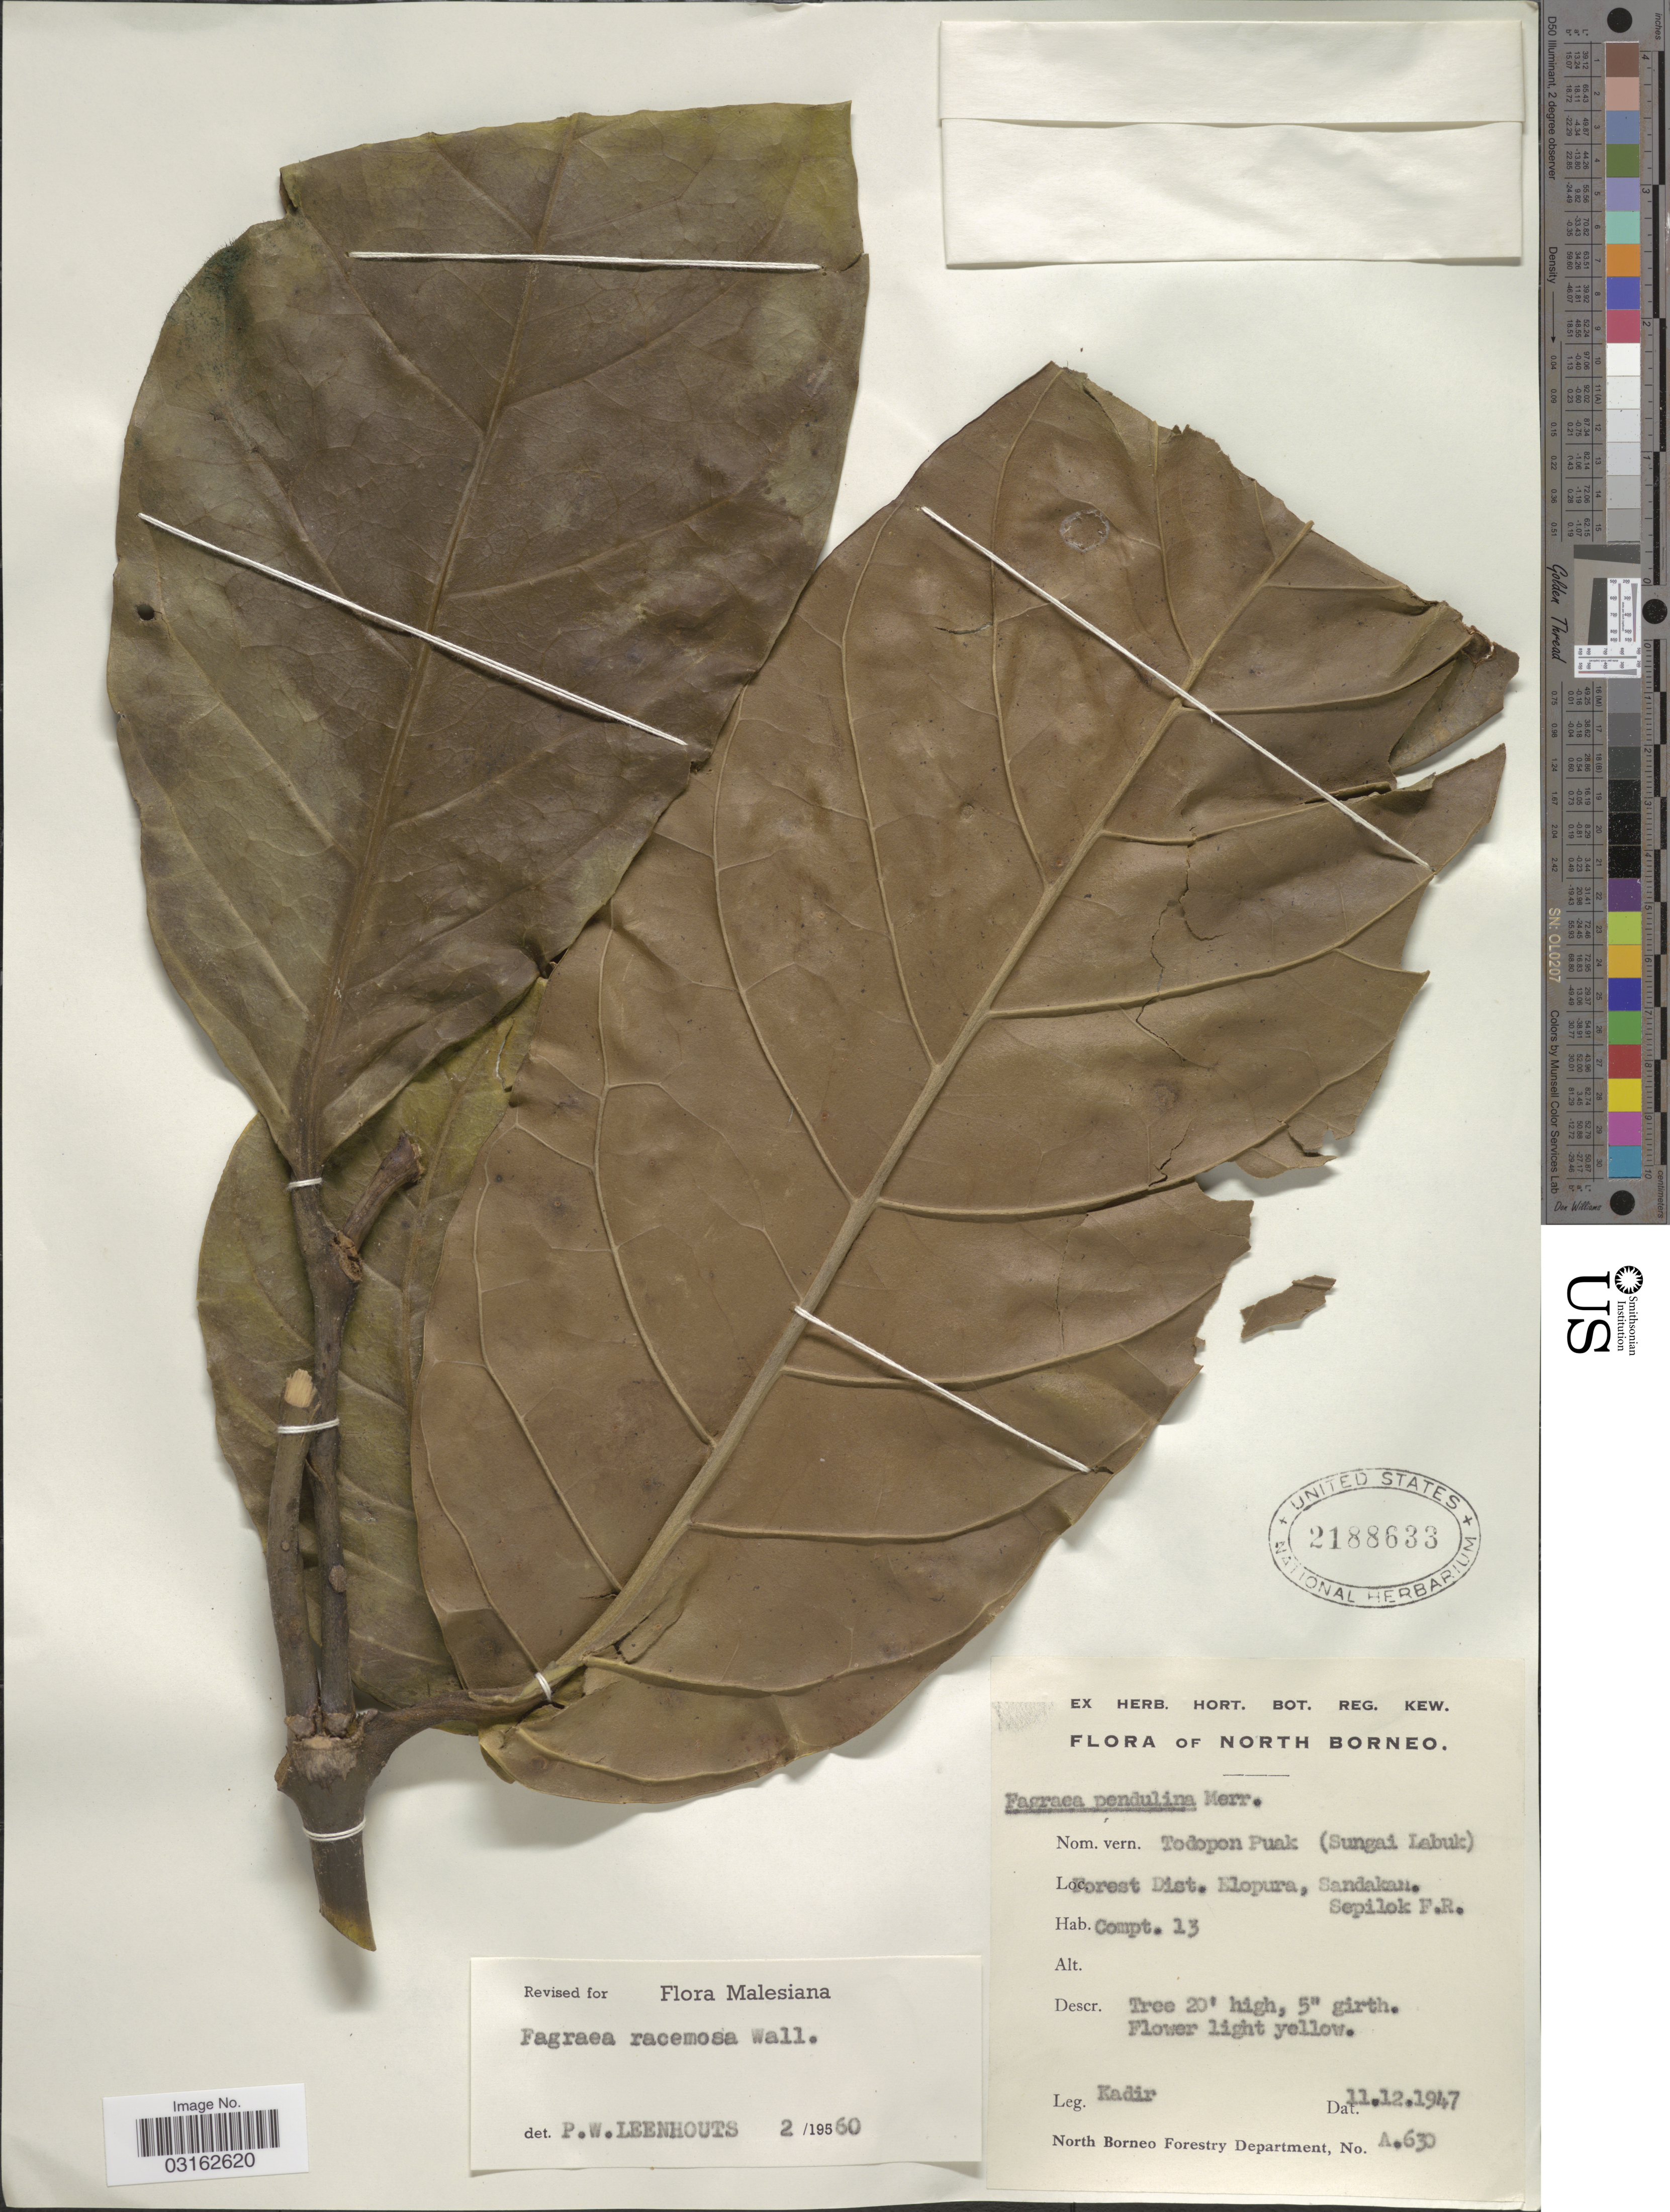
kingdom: Plantae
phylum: Tracheophyta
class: Magnoliopsida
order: Gentianales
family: Gentianaceae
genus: Fagraea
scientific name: Fagraea racemosa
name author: Jack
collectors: -. Kadir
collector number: A630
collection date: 1947-12-11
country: Malaysia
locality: North Borneo. Forest Dist. Elopura, Sandakan. Sepilok F.R. Compt. 13.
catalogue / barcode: US 2188633